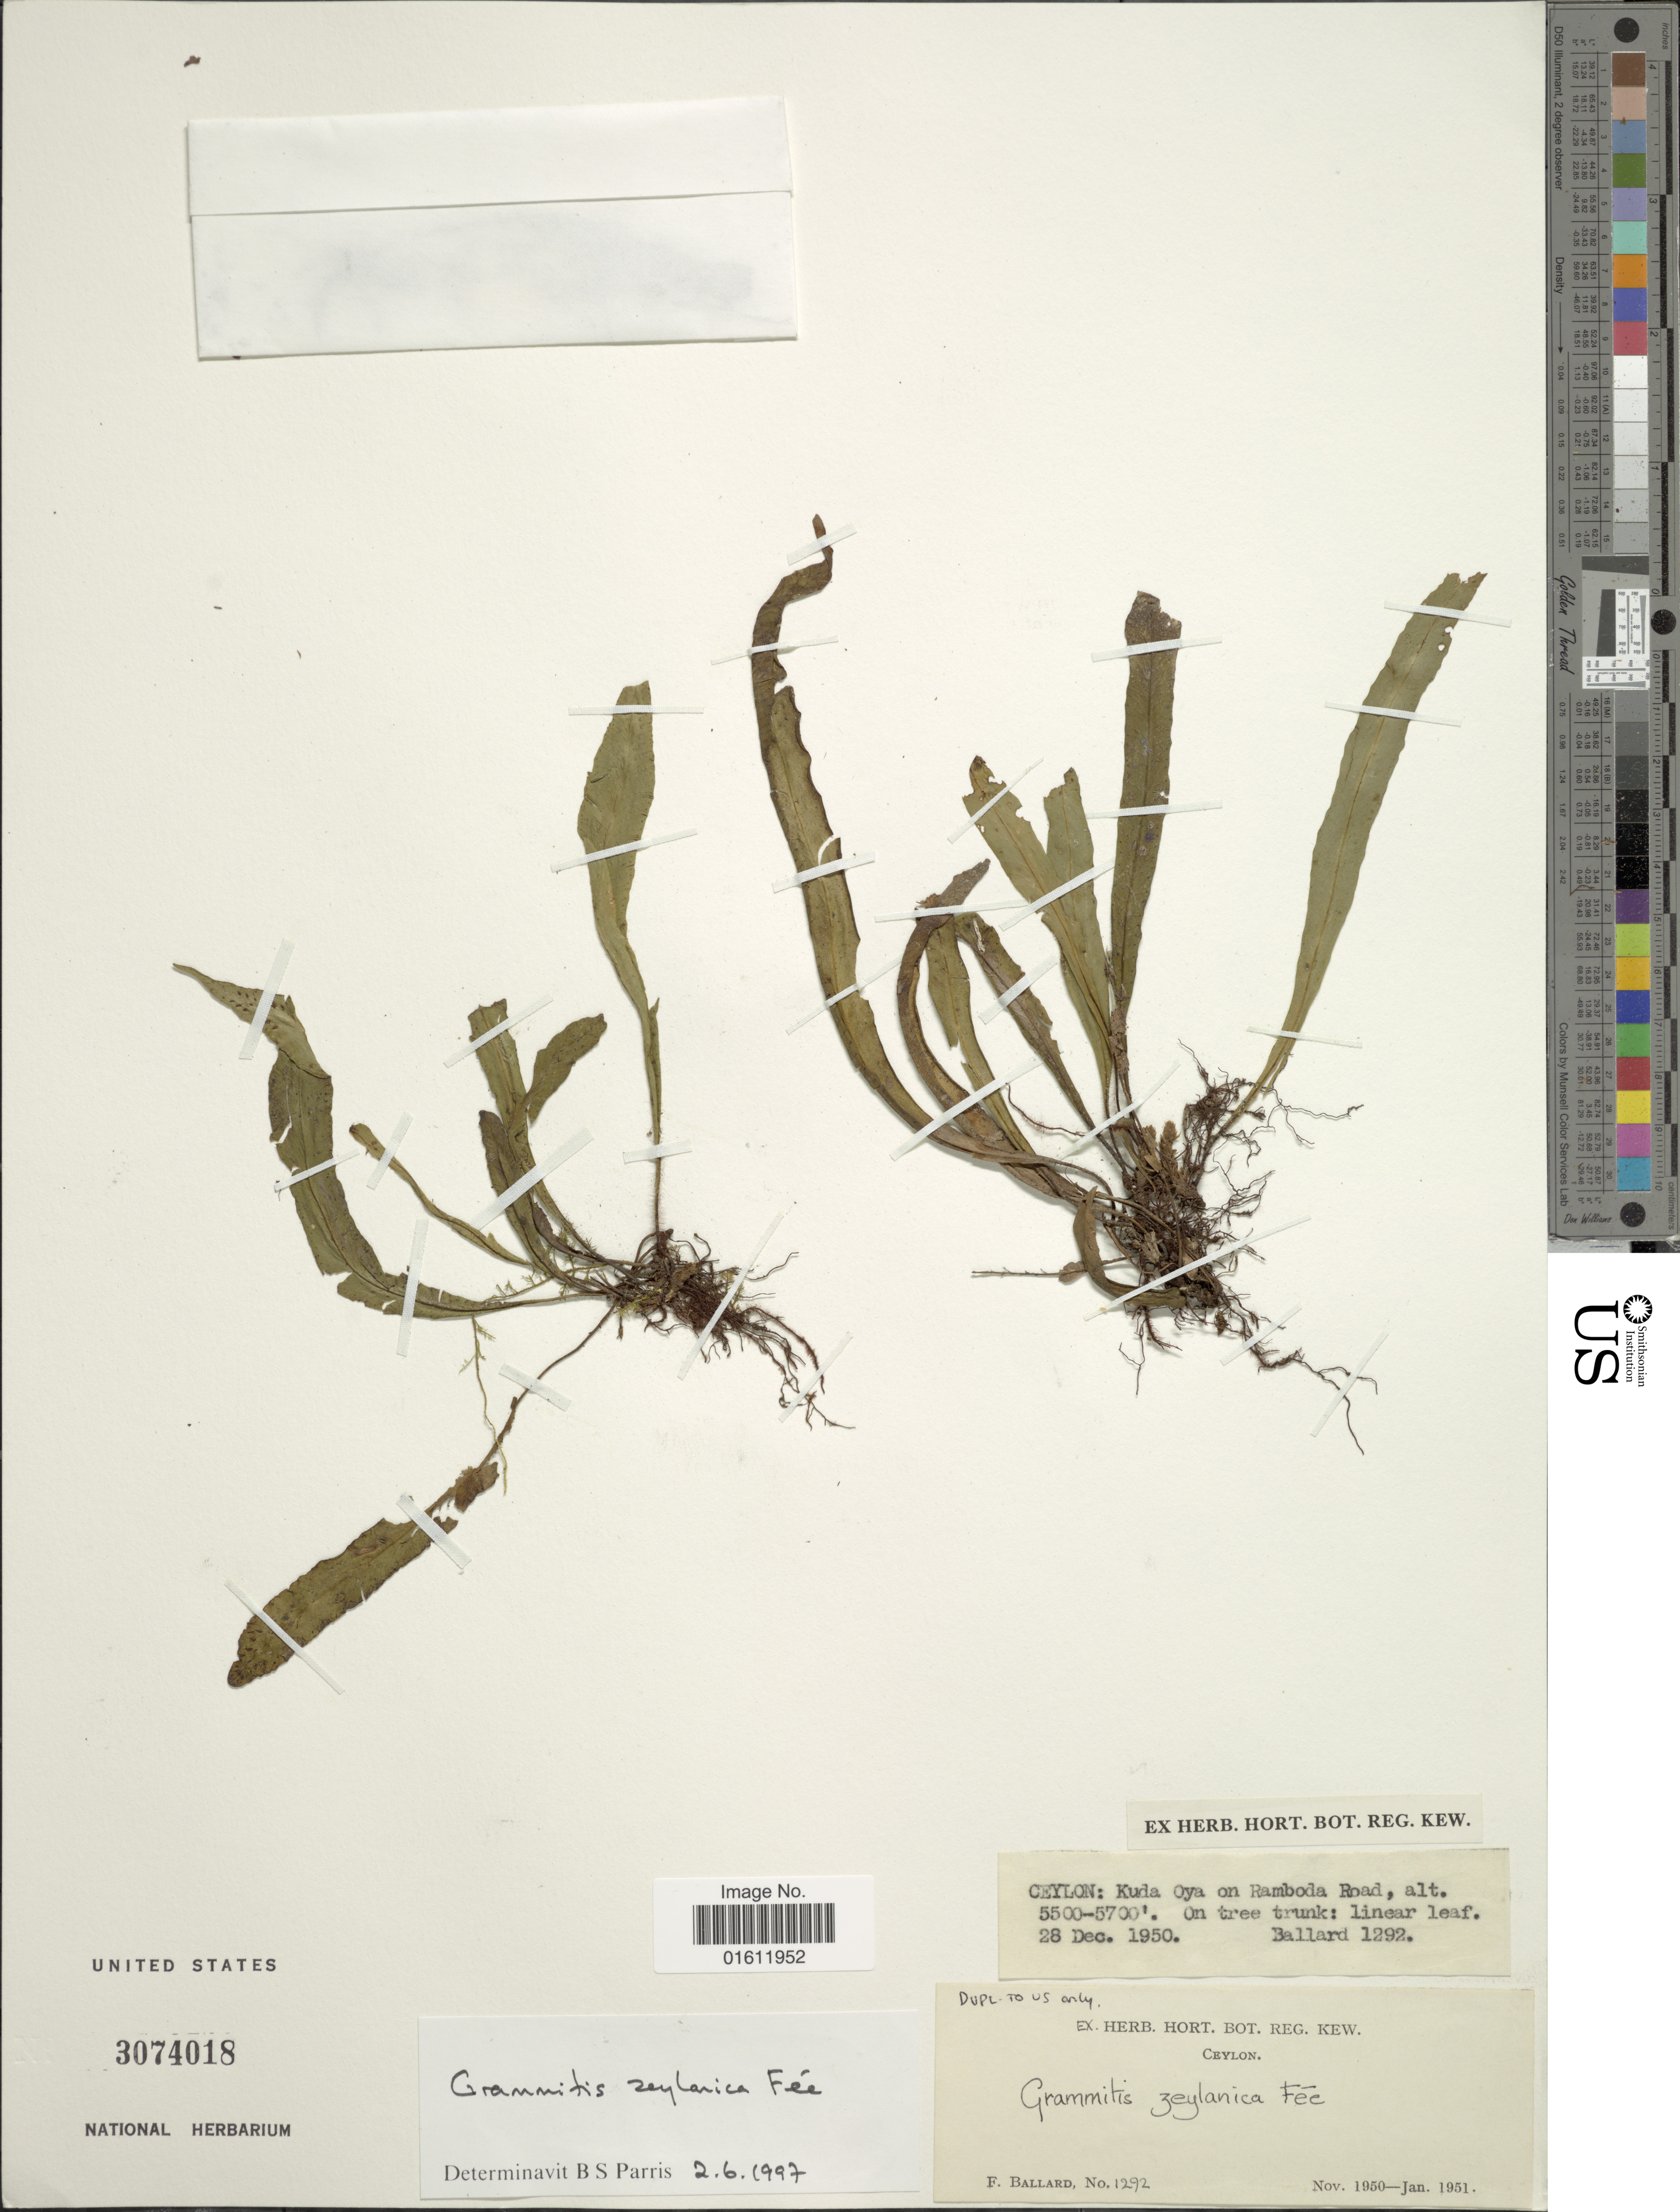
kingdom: Plantae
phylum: Tracheophyta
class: Polypodiopsida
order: Polypodiales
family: Polypodiaceae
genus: Oreogrammitis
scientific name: Oreogrammitis zeylanica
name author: (Fée) Parris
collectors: F. Ballard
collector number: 1292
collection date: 1950-12-28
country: Sri Lanka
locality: Ceylon: Kuda Oya on Ramboda Road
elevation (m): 1676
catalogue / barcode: US 3074018